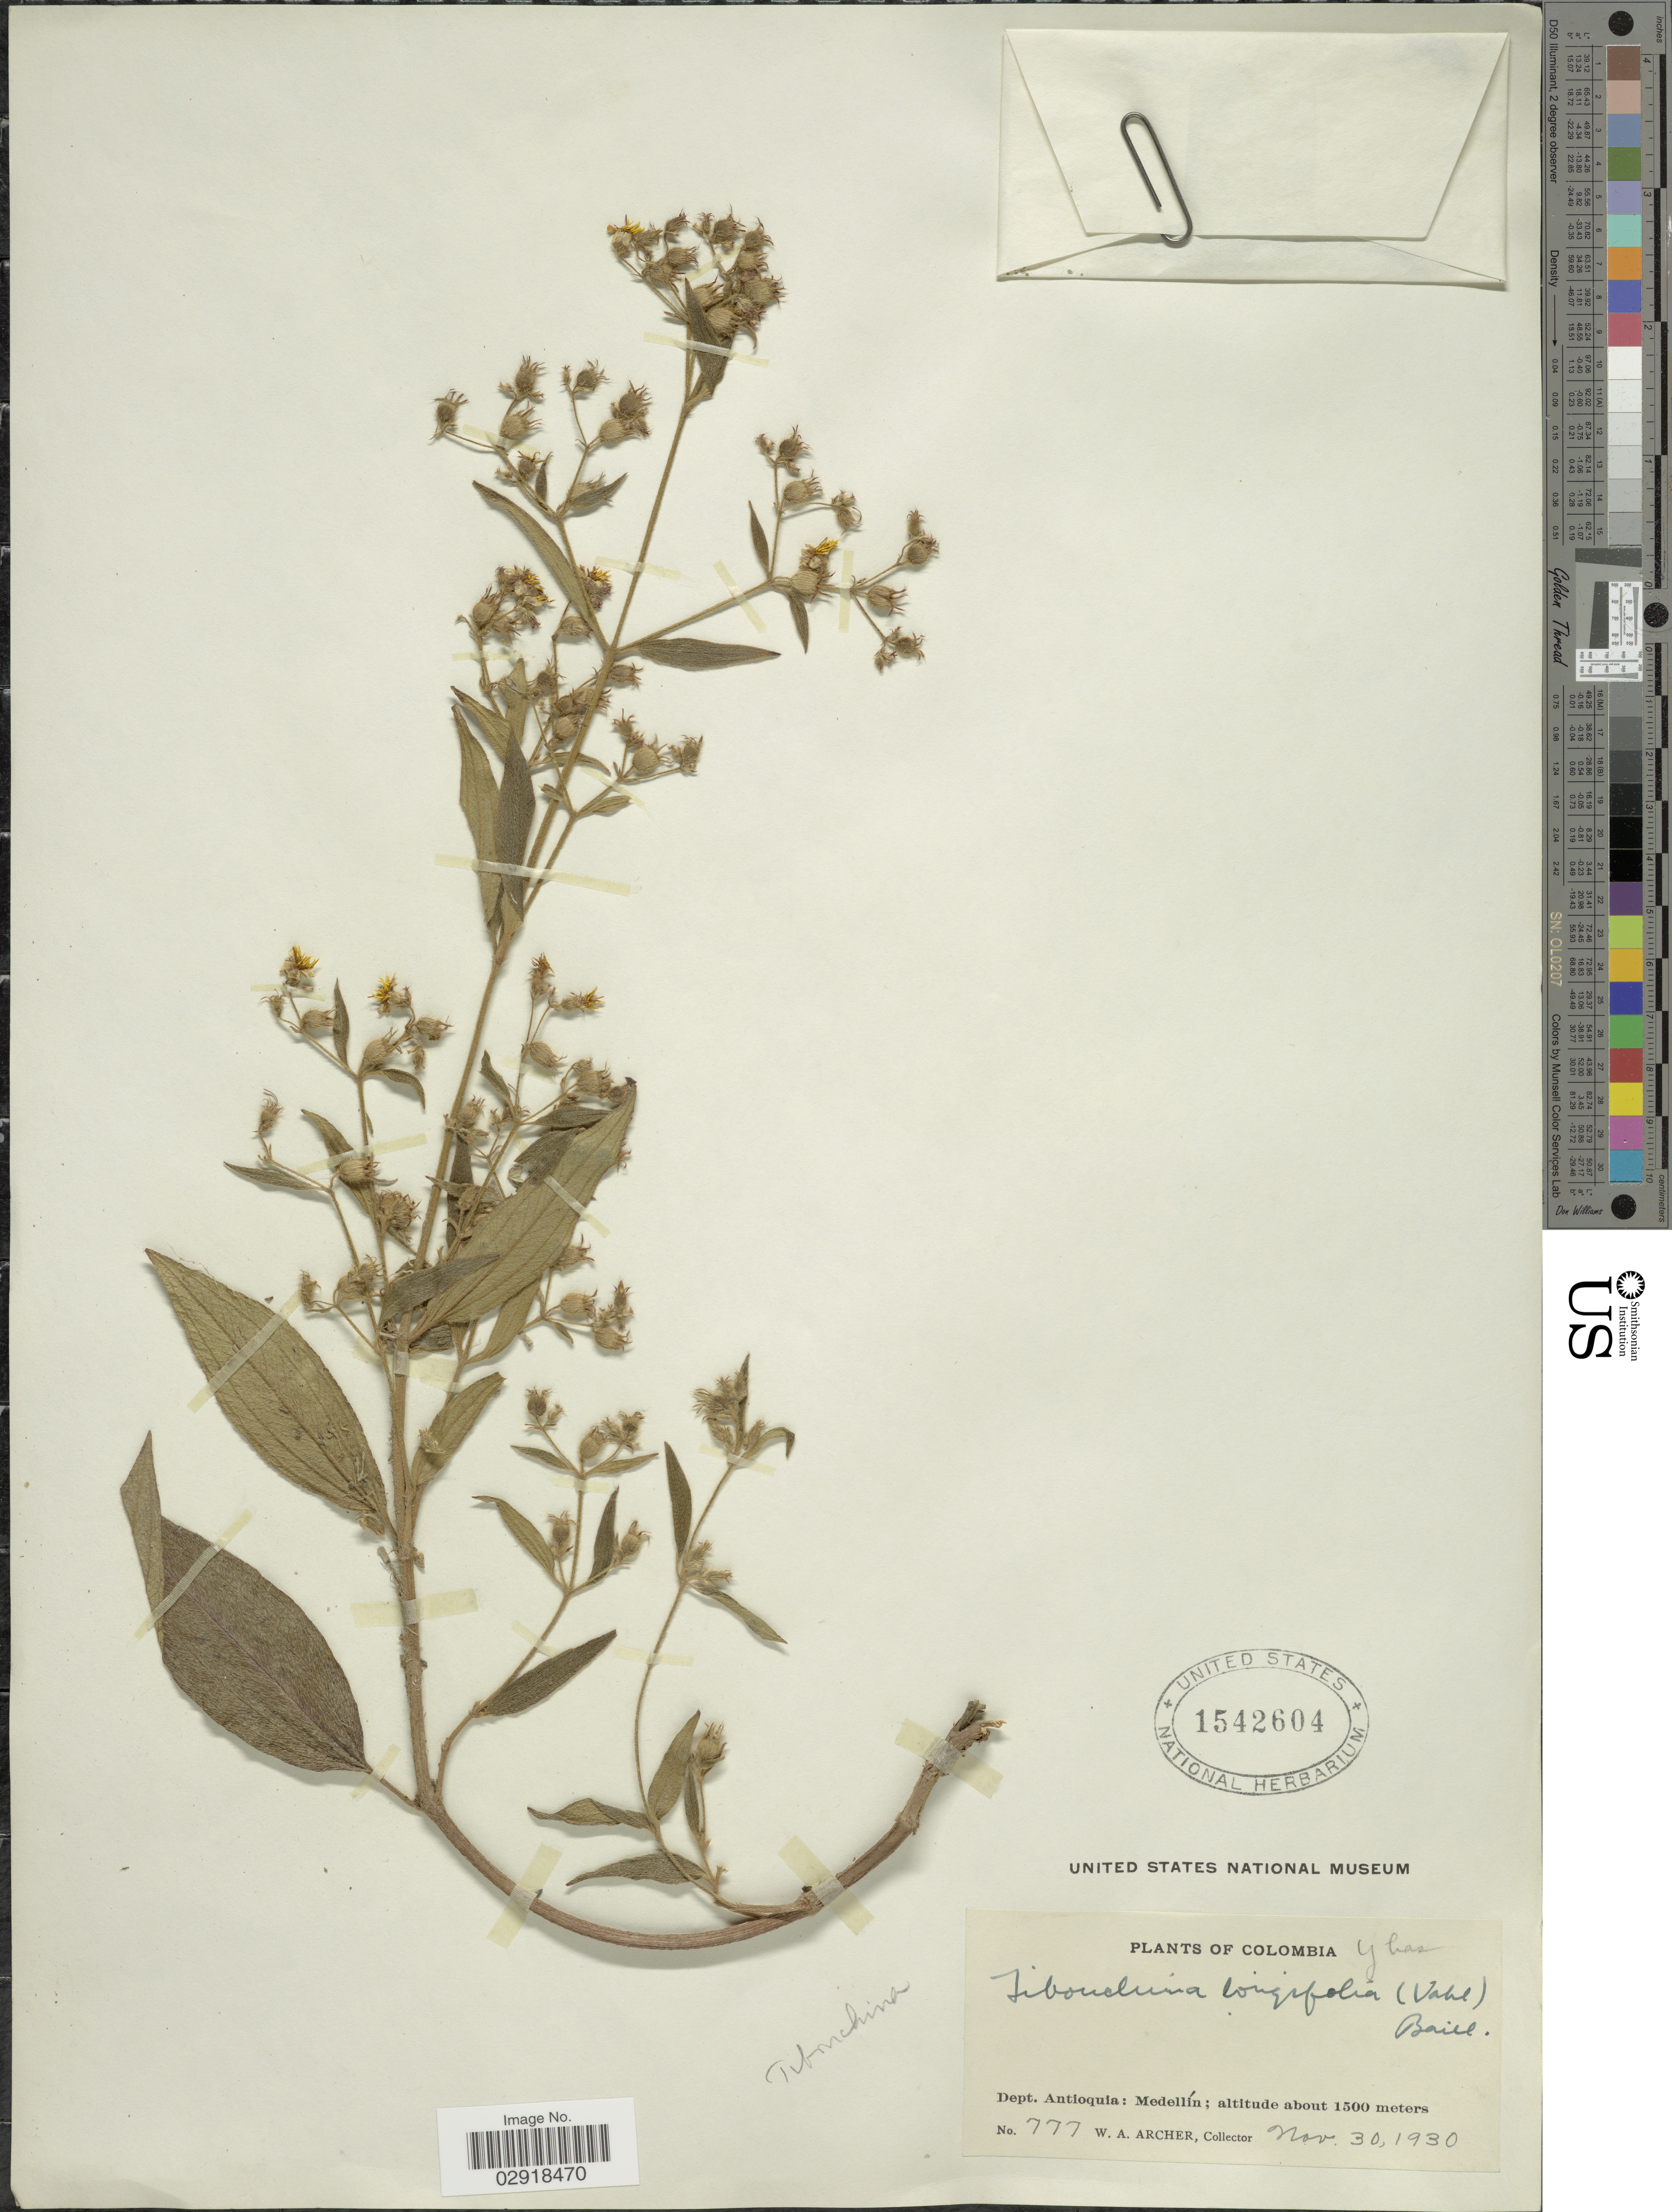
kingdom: Plantae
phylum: Tracheophyta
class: Magnoliopsida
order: Myrtales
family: Melastomataceae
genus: Chaetogastra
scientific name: Chaetogastra longifolia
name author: (Vahl) DC.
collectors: W. Archer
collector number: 777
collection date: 1930-11-30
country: Colombia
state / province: Antioquia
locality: Dept. Antioquia, Medellín.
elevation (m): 1500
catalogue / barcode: US 1542604